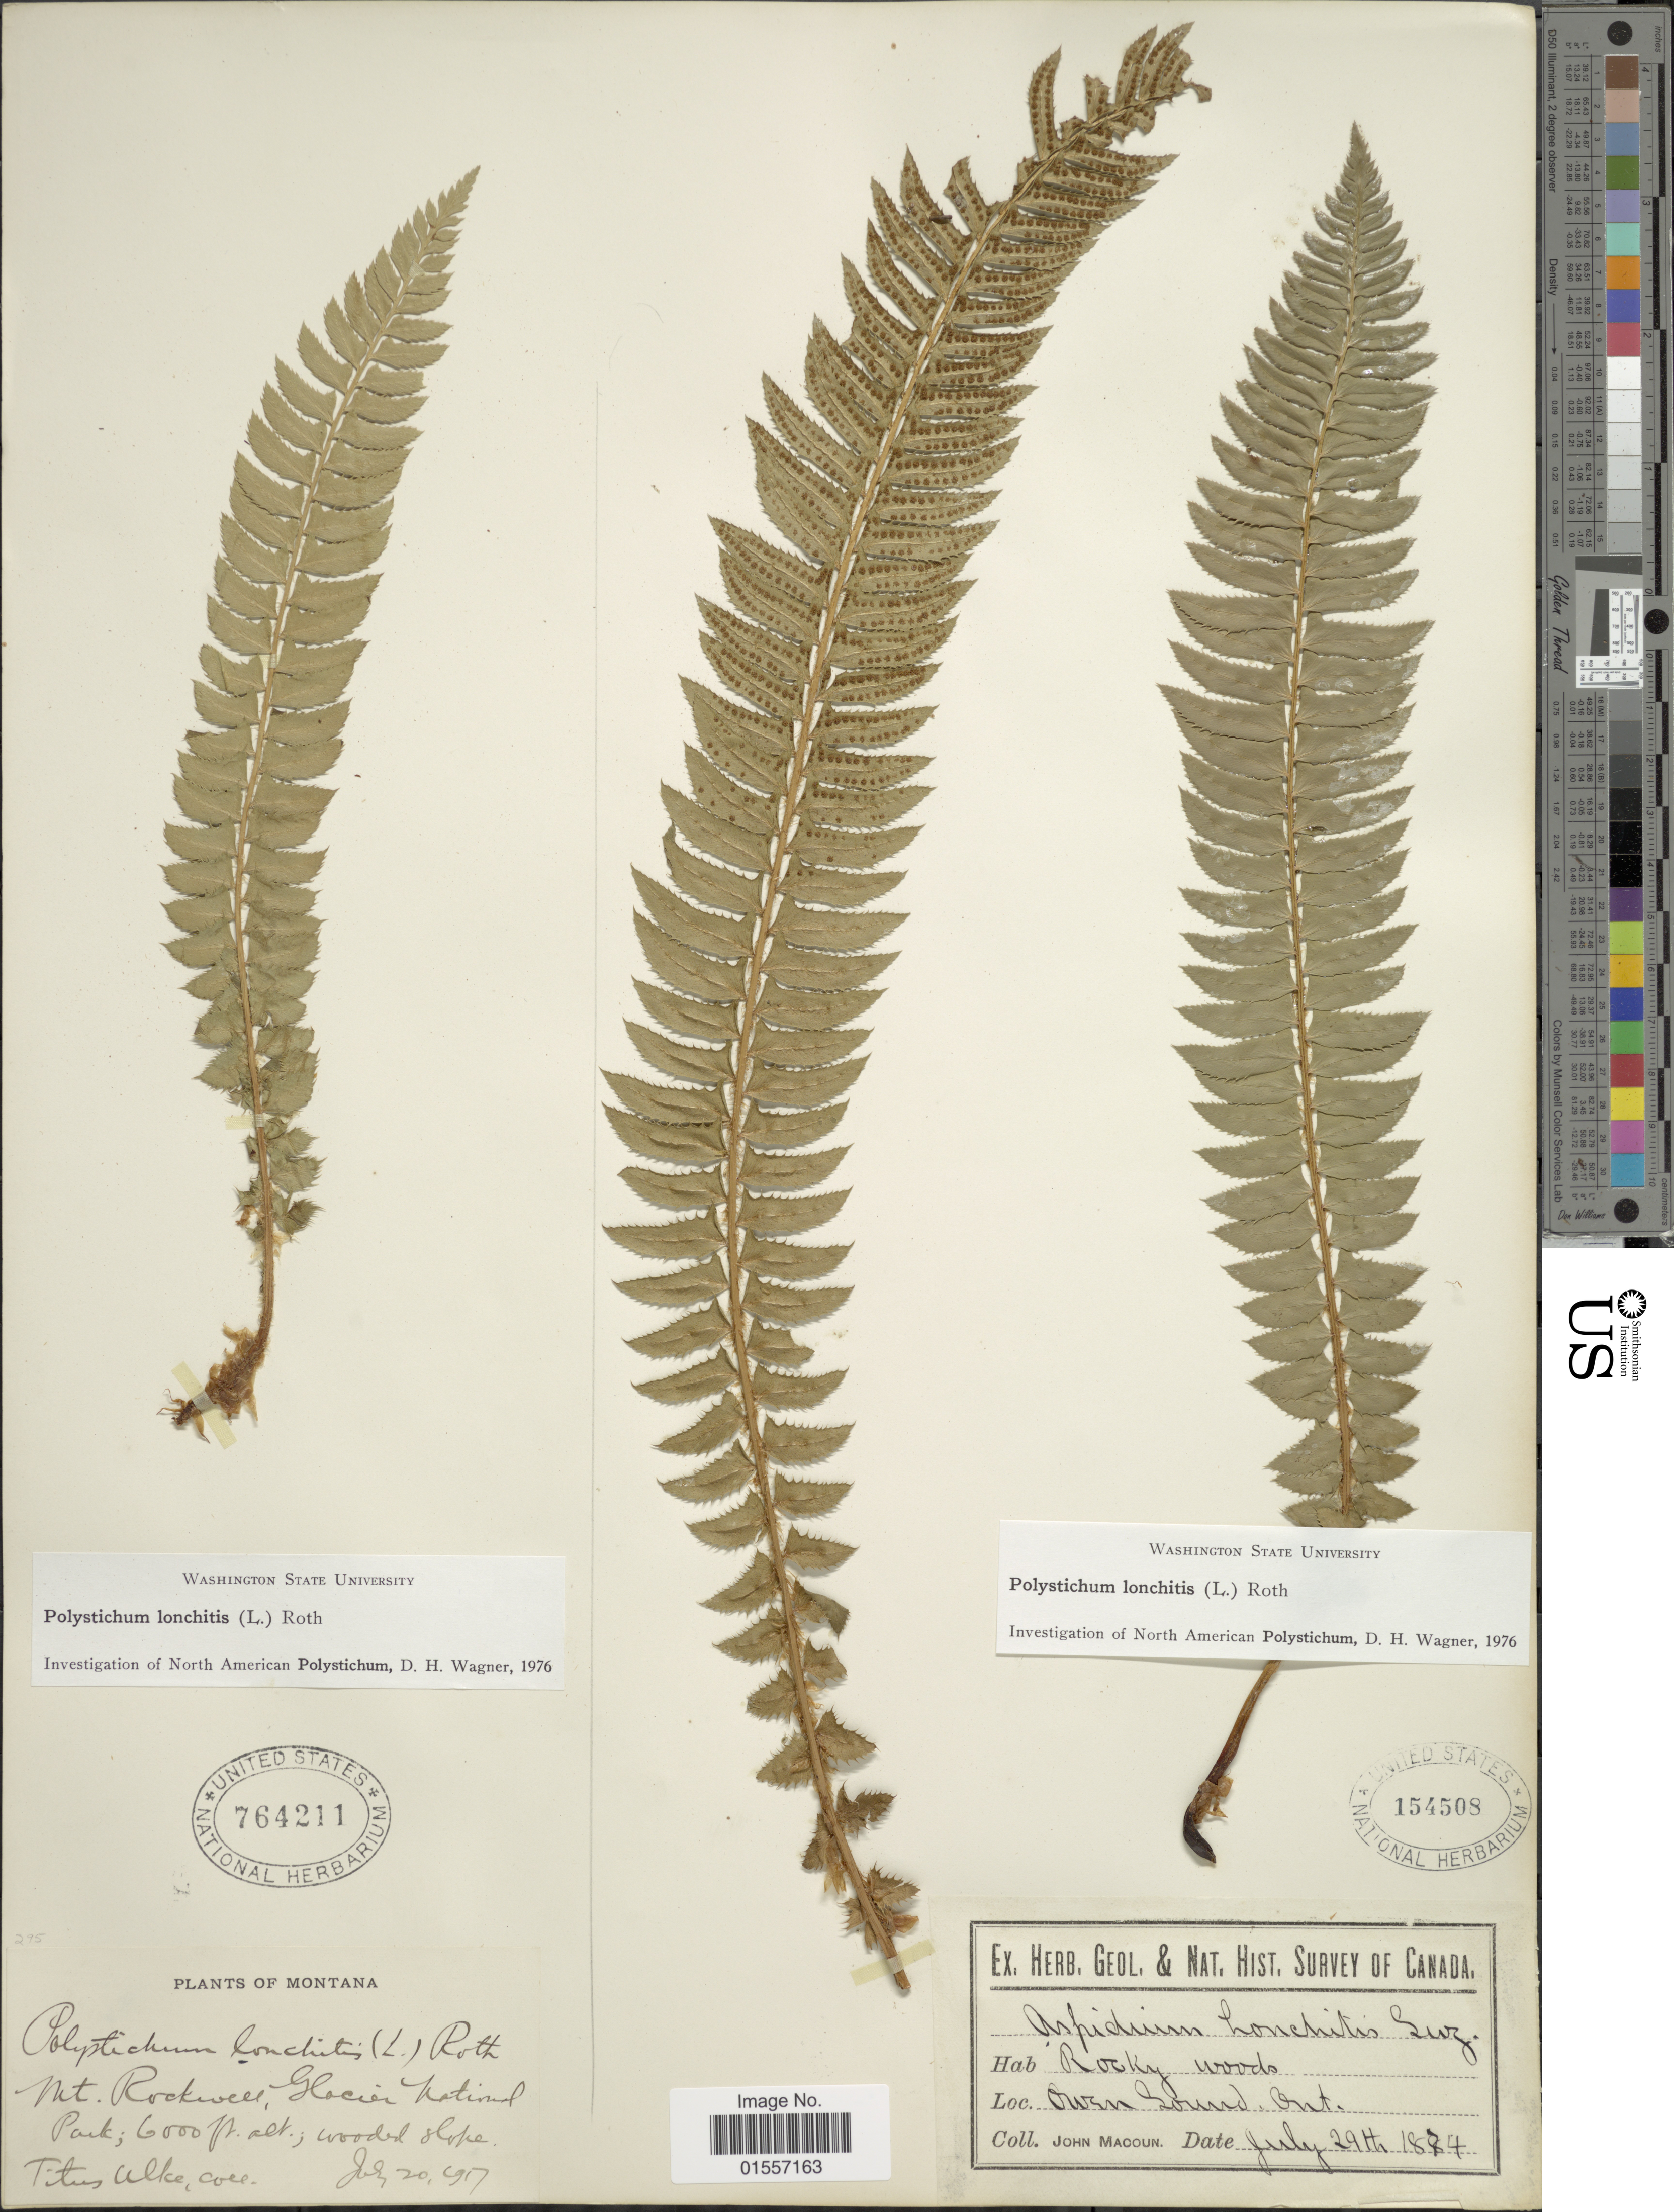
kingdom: Plantae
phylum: Tracheophyta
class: Polypodiopsida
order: Polypodiales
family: Dryopteridaceae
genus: Polystichum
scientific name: Polystichum lonchitis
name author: (Roth) L.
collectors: J. Macoun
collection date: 1874-07-29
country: Canada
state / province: Ontario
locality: Rocky woods, Owen Sound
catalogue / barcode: US 154508